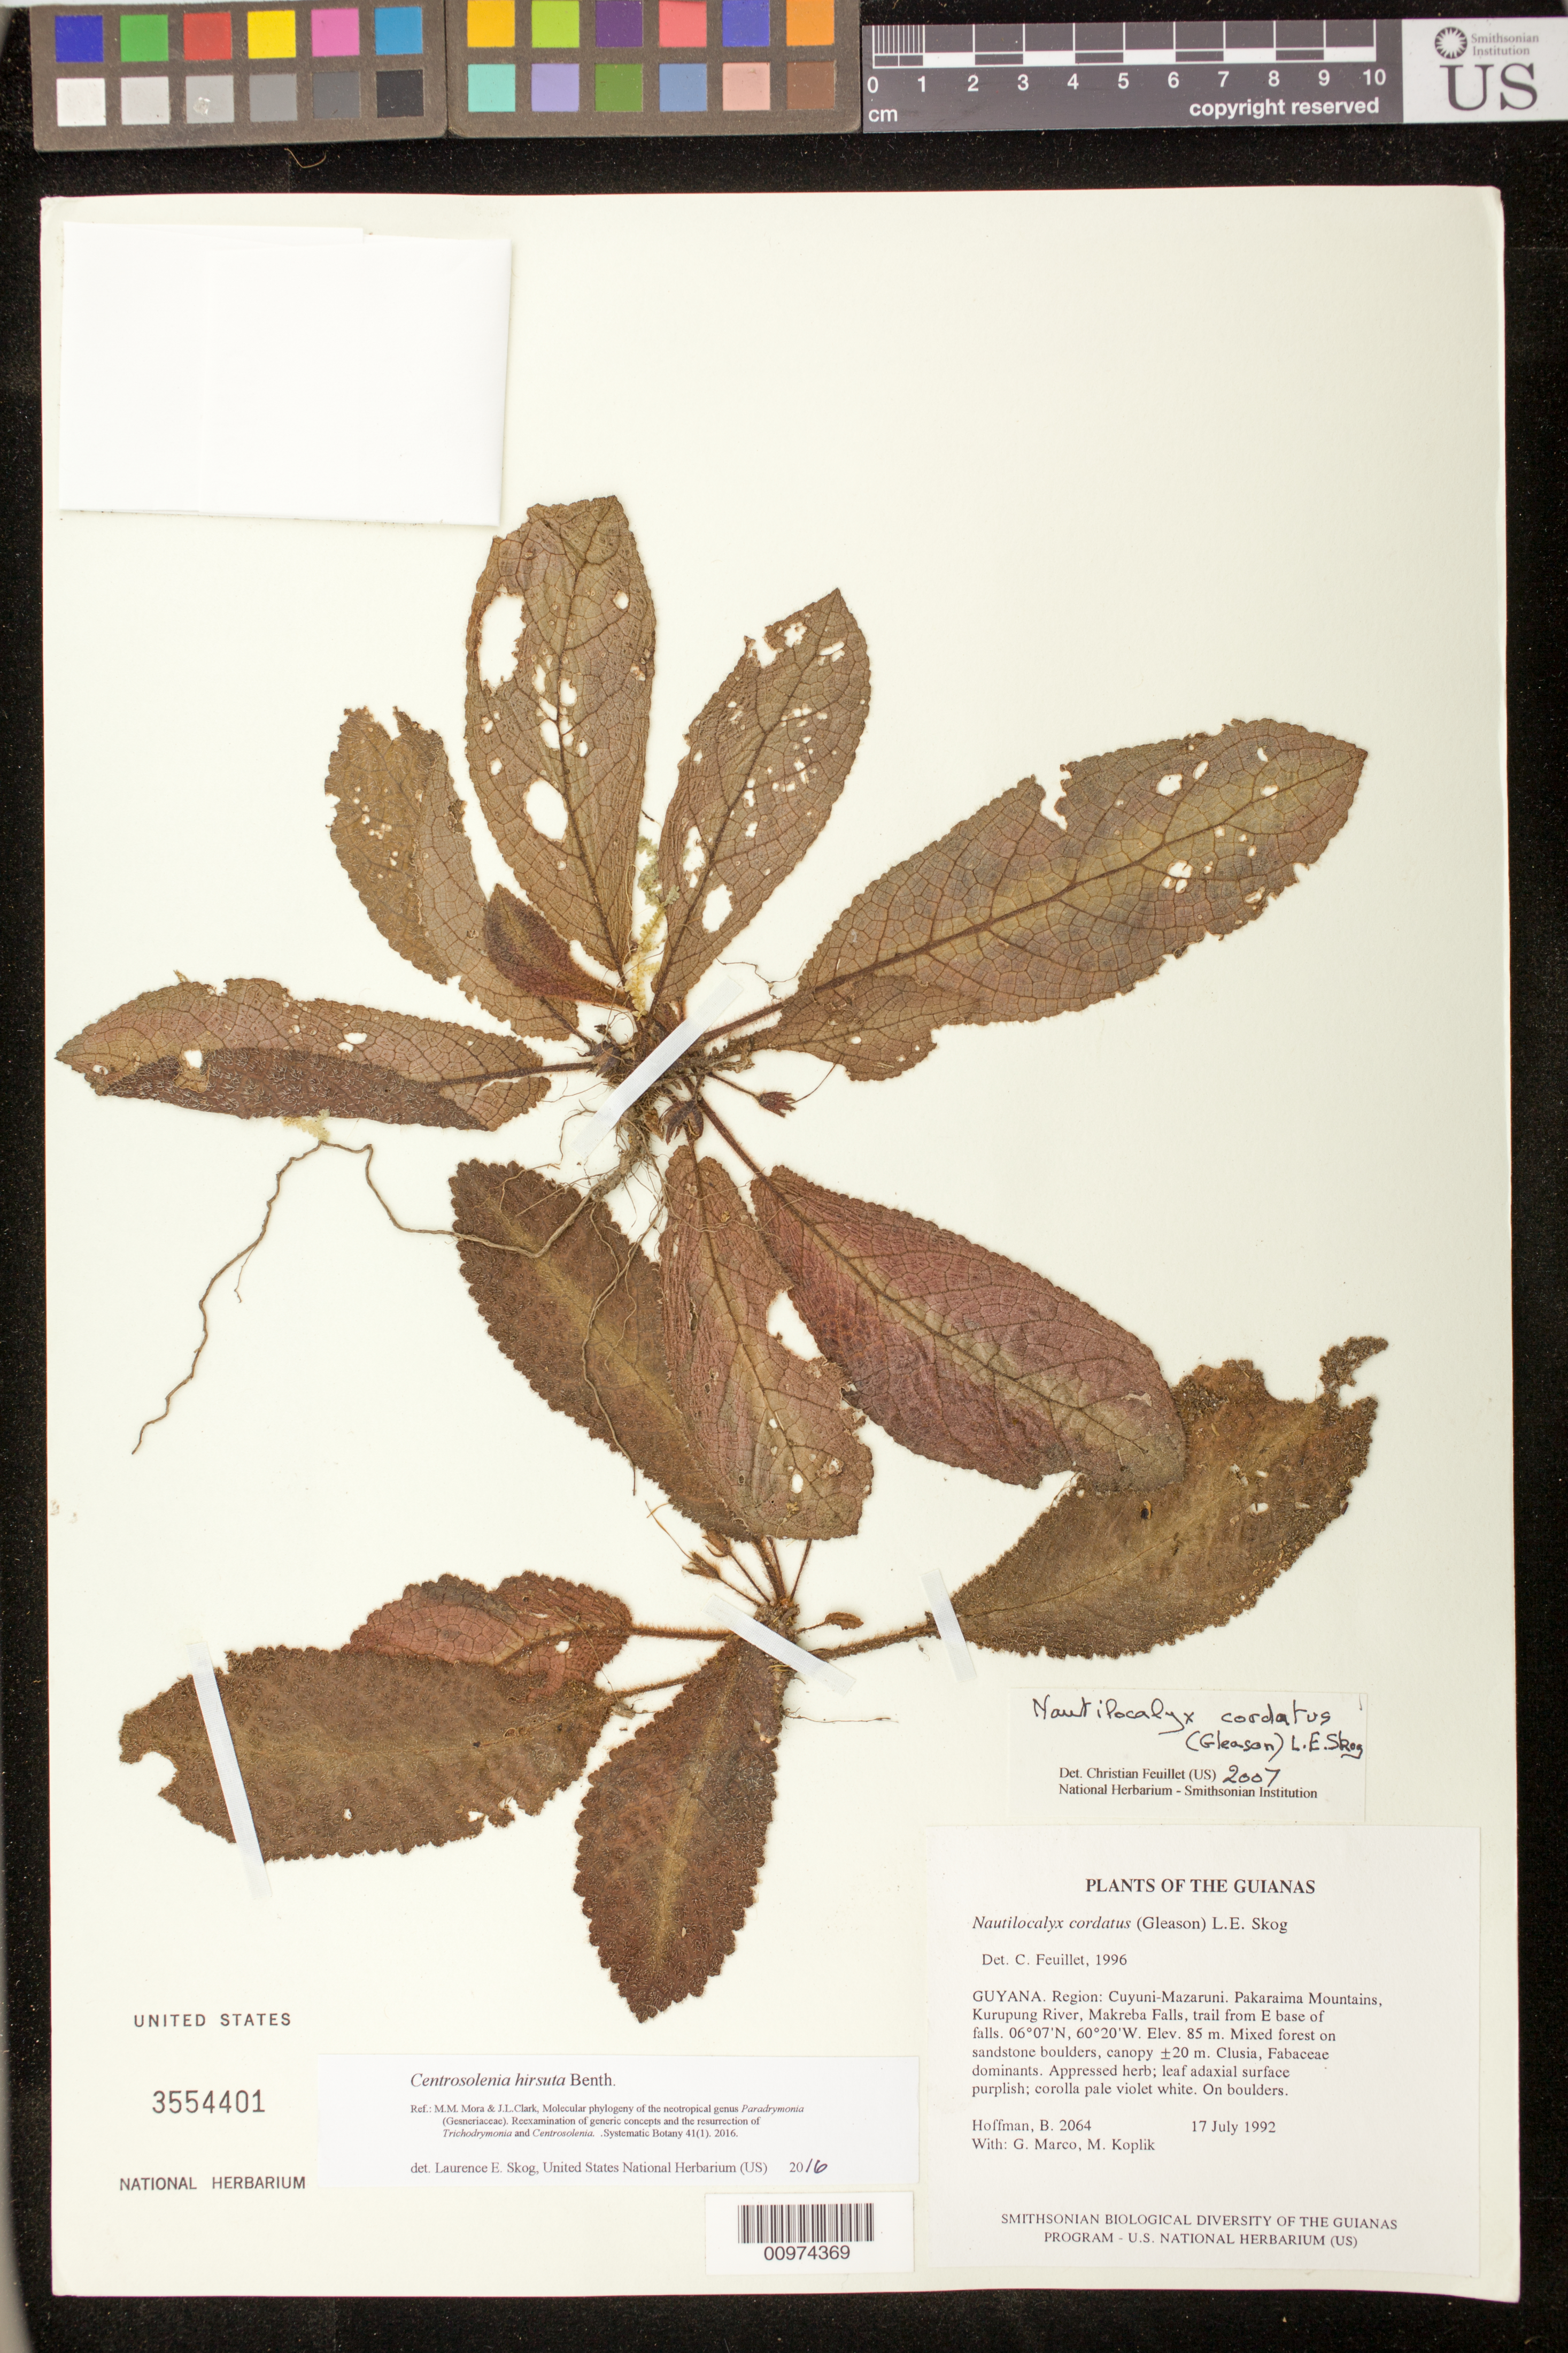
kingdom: Plantae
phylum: Tracheophyta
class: Magnoliopsida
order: Lamiales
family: Gesneriaceae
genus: Centrosolenia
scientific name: Centrosolenia hirsuta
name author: Benth.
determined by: Skog, Laurence E.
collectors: B. Hoffman, G. Marco & M. Koplik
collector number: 2064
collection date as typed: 17 Jul 1992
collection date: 1992-07-17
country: Guyana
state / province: Cuyuni-Mazaruni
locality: Region: Cuyuni-Mazaruni. Pakaraima Mts, Kurupung River, Makreba Falls, trail from E base of falls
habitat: Mixed forest on sandstone boulders, canopy ±20 m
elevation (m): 85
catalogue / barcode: US 3554401